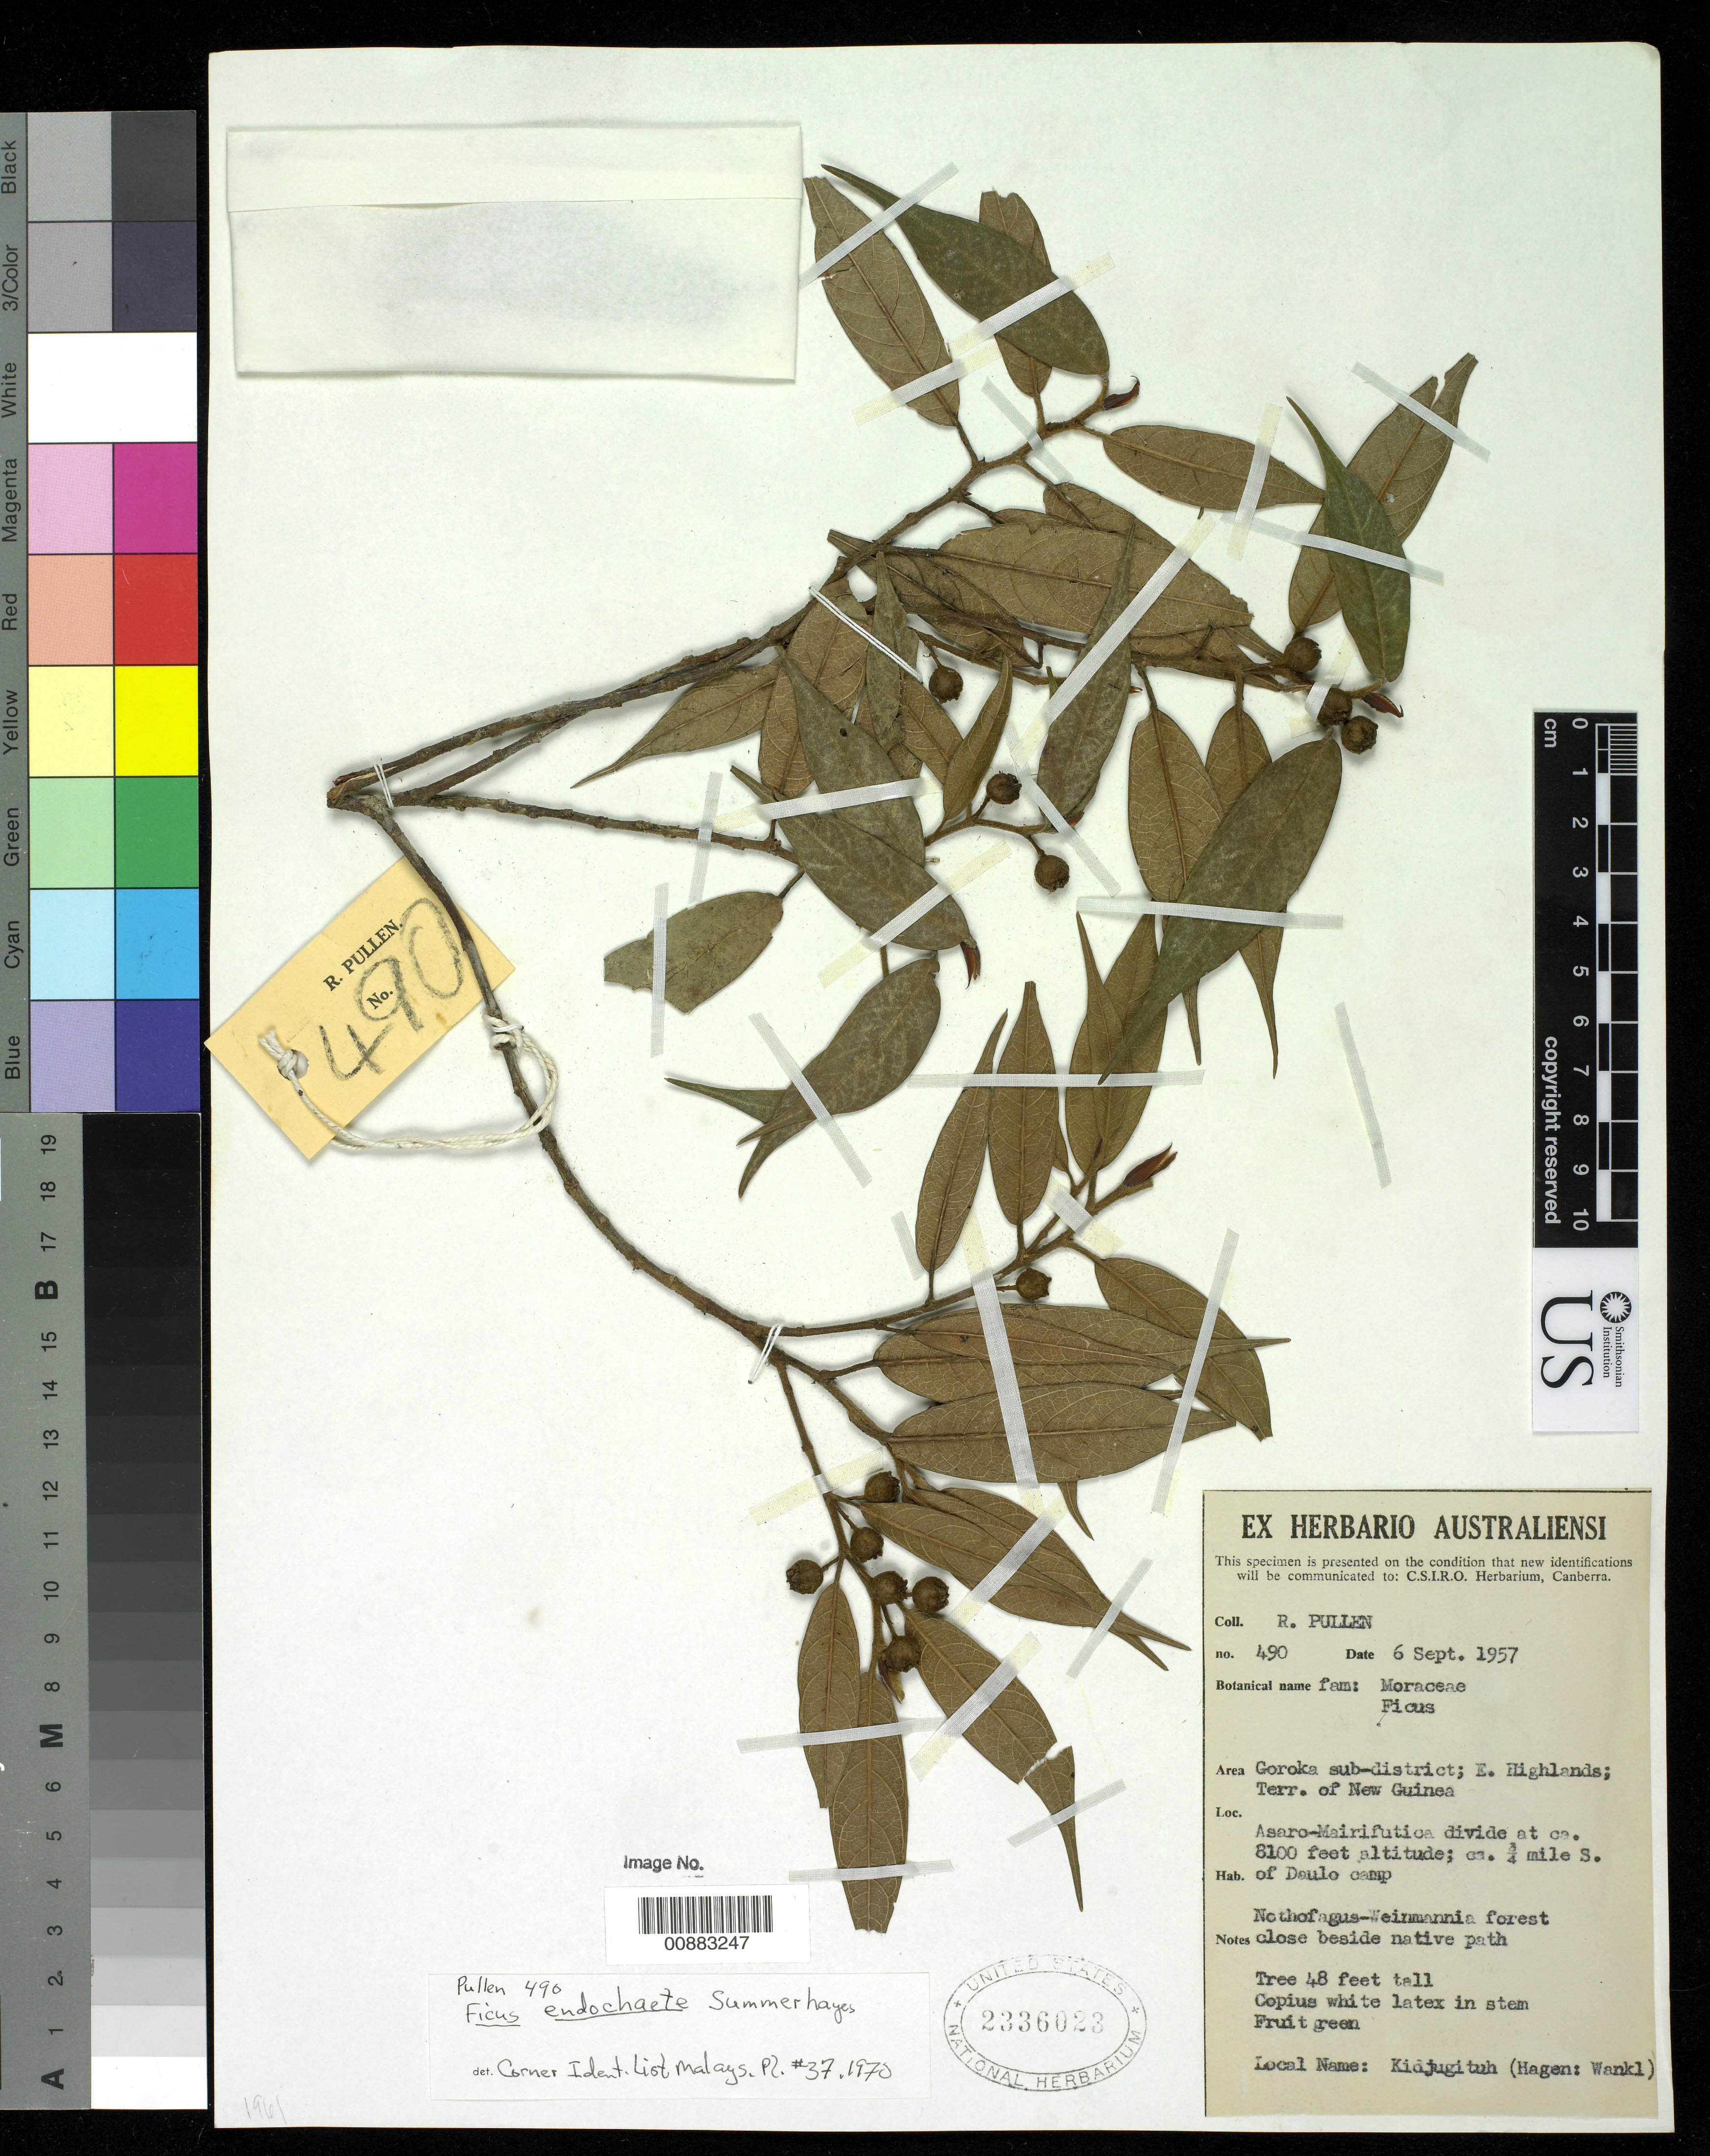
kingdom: Plantae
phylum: Tracheophyta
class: Magnoliopsida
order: Rosales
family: Moraceae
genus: Ficus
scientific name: Ficus endochaete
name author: Summerh.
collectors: R. Pullen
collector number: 490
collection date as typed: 06 Sep 1957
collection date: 1957-09-06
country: Papua New Guinea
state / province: Eastern Highlands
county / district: Goroka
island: New Guinea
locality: Asaro-Mairifutica divide, ca. 3/4 mile S. of Daulo camp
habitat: Nothofagus-Weinmannia forest,close by native path.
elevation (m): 2591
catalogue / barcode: US 2336028